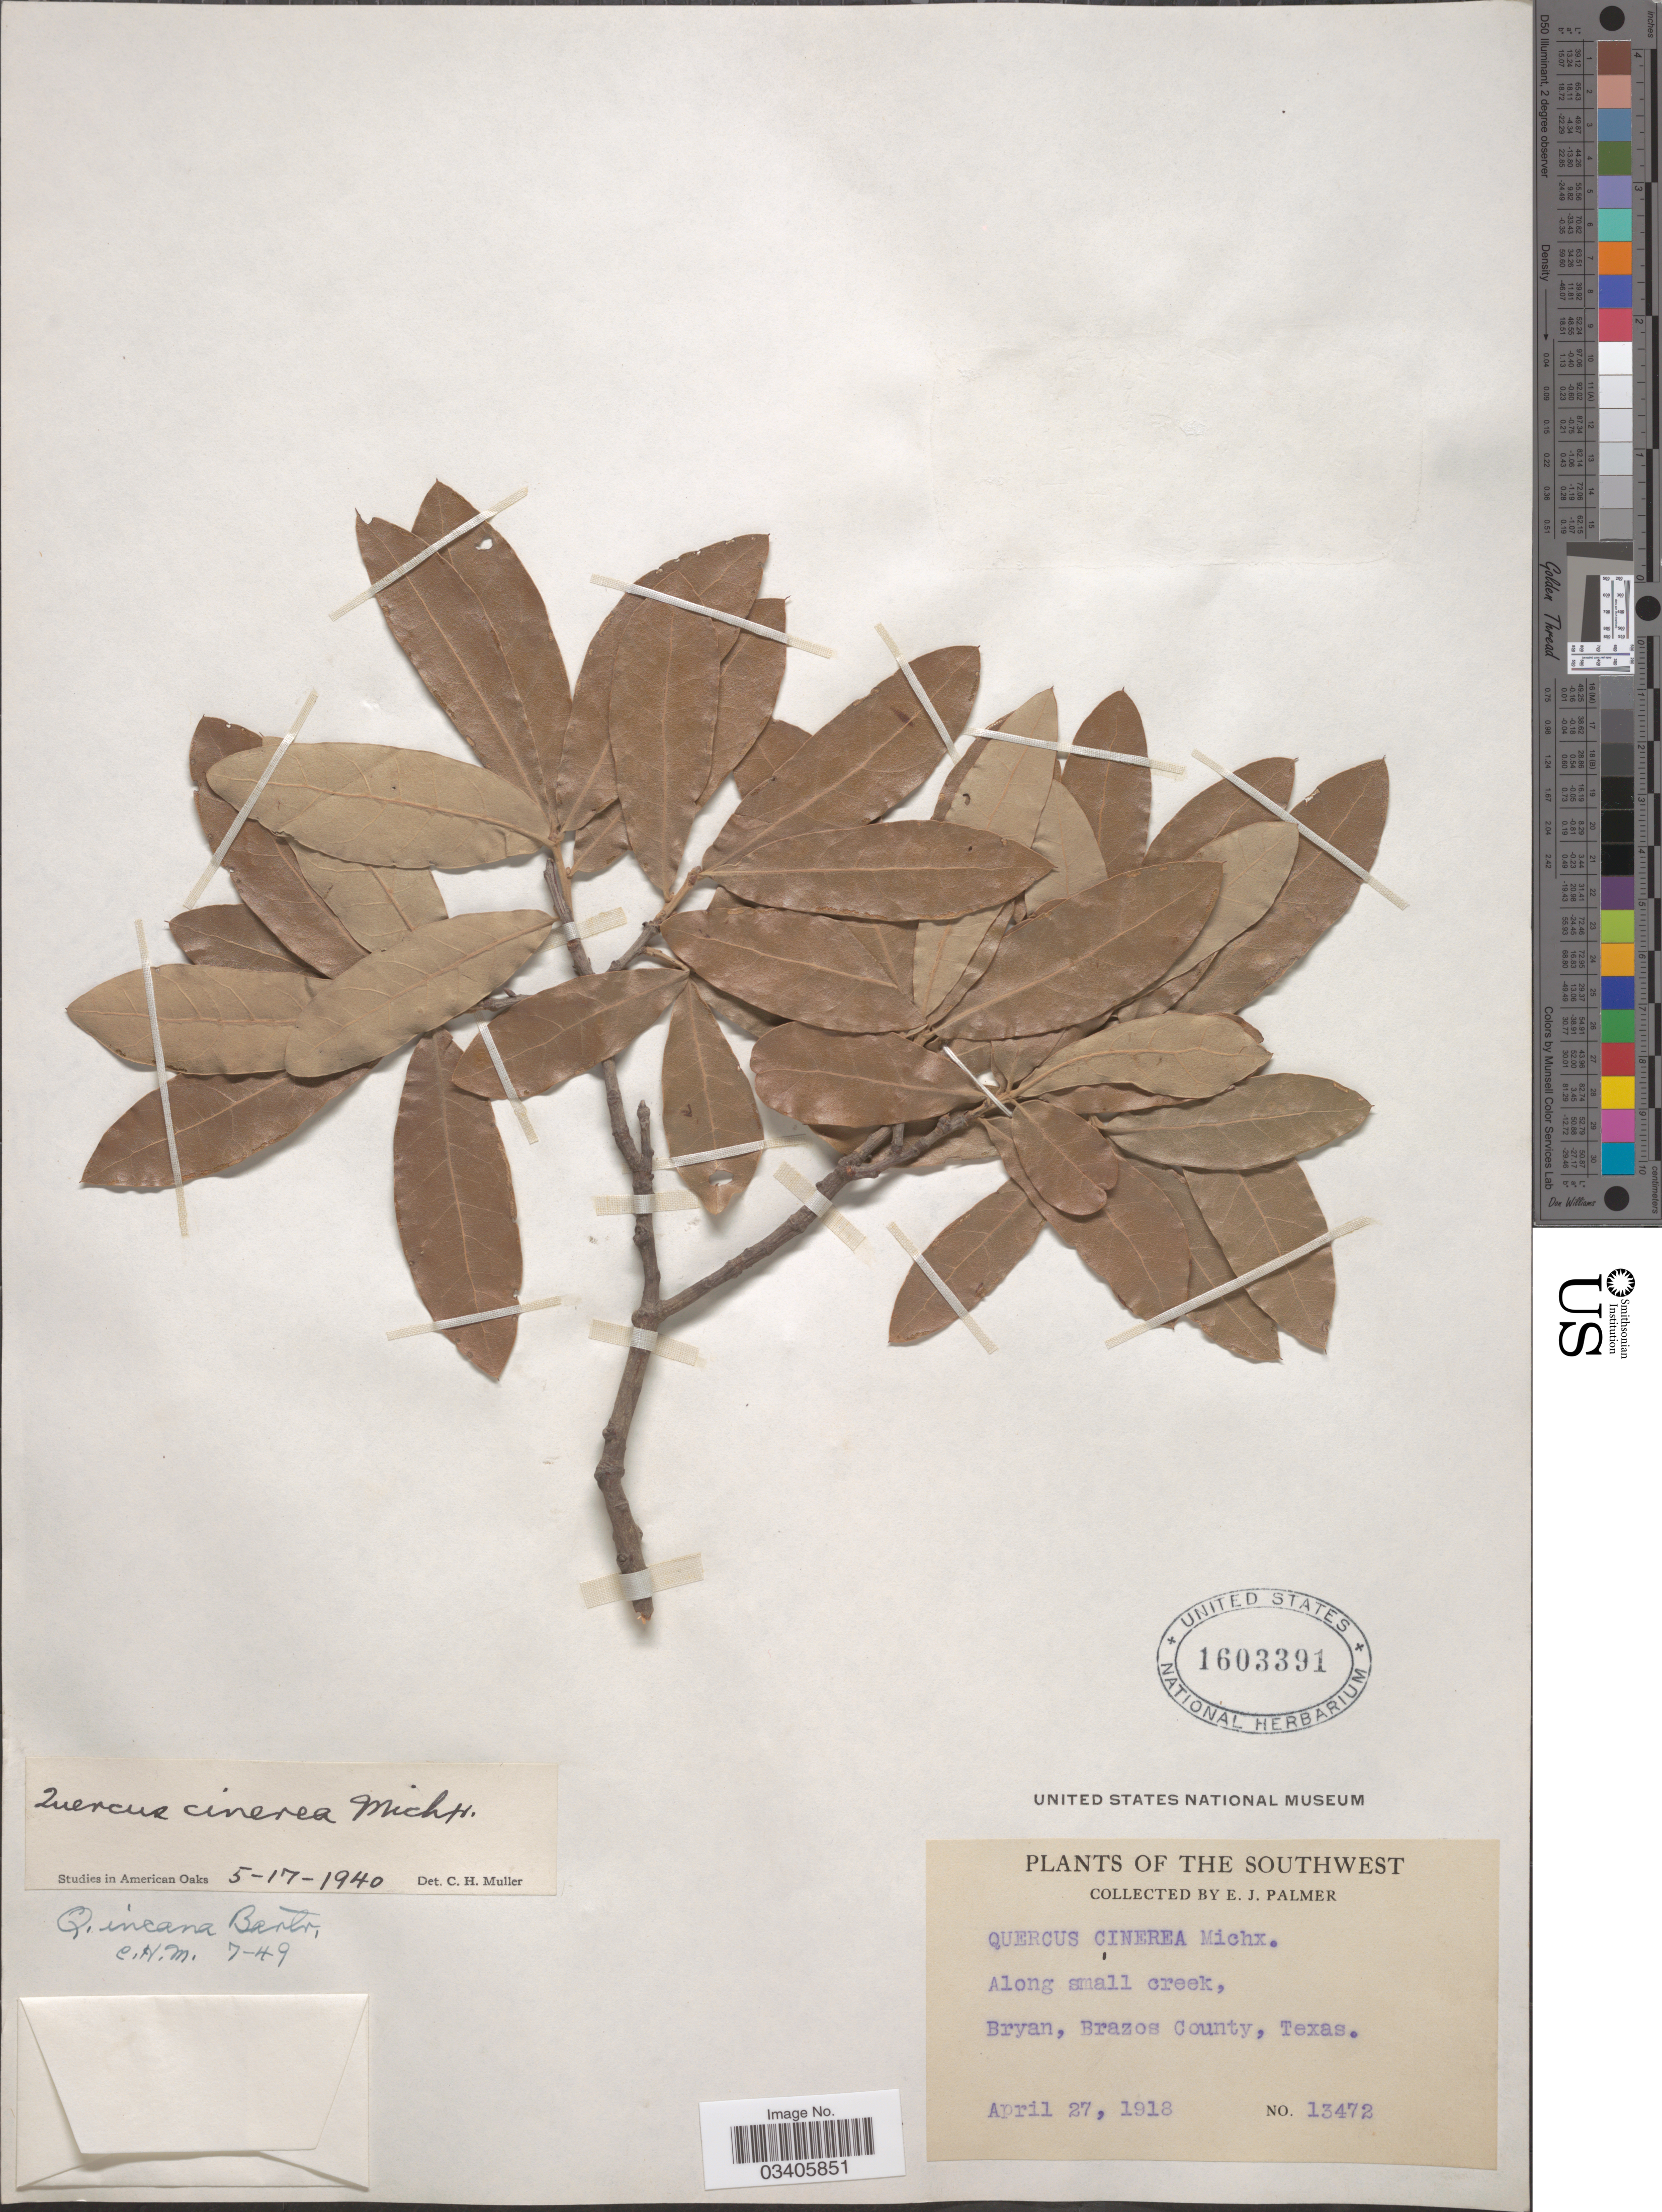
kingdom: Plantae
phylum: Tracheophyta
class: Magnoliopsida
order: Fagales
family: Fagaceae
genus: Quercus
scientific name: Quercus incana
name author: W. Bartram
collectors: E. J. Palmer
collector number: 13472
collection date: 1918-04-27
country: United States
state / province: Texas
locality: The Southwest. Bryan, Brazos County.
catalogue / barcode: US 1603391